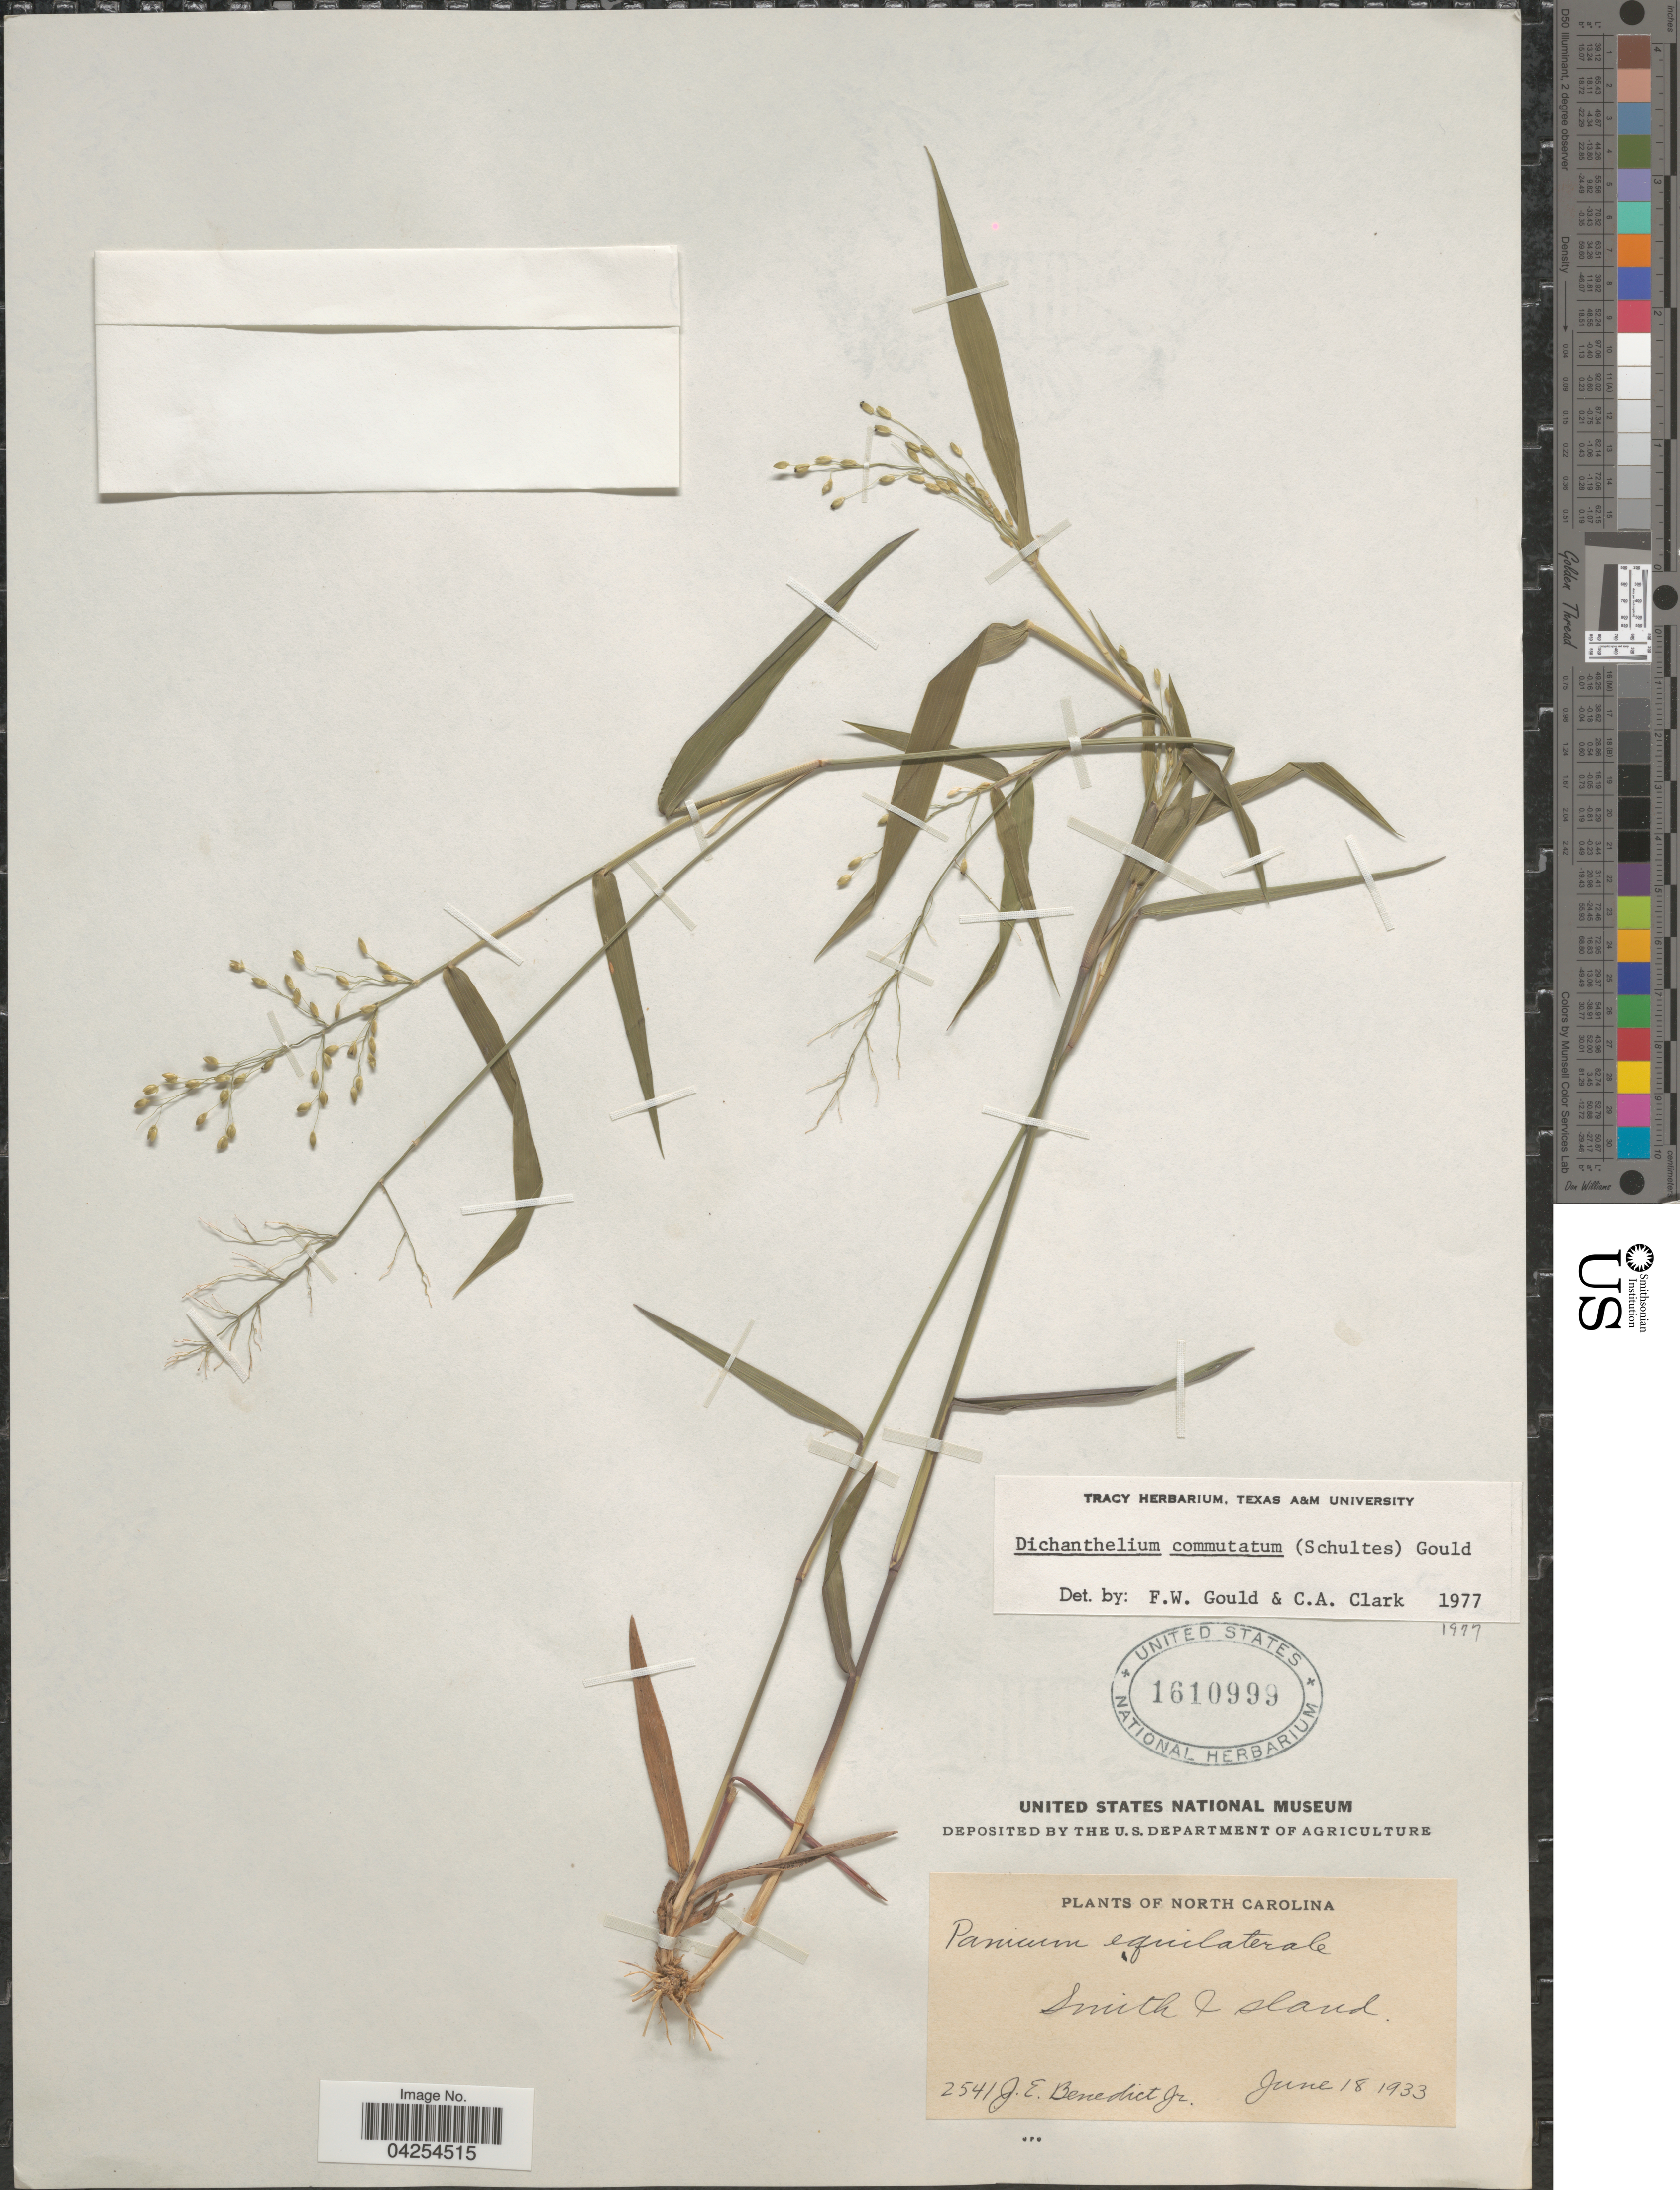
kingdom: Plantae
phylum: Tracheophyta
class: Liliopsida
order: Poales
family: Poaceae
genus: Dichanthelium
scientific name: Dichanthelium commutatum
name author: (Schult.) Gould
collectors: J. Benedict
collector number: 2541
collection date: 1933-06-18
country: United States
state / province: North Carolina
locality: Smith e Island.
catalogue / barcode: US 1610999